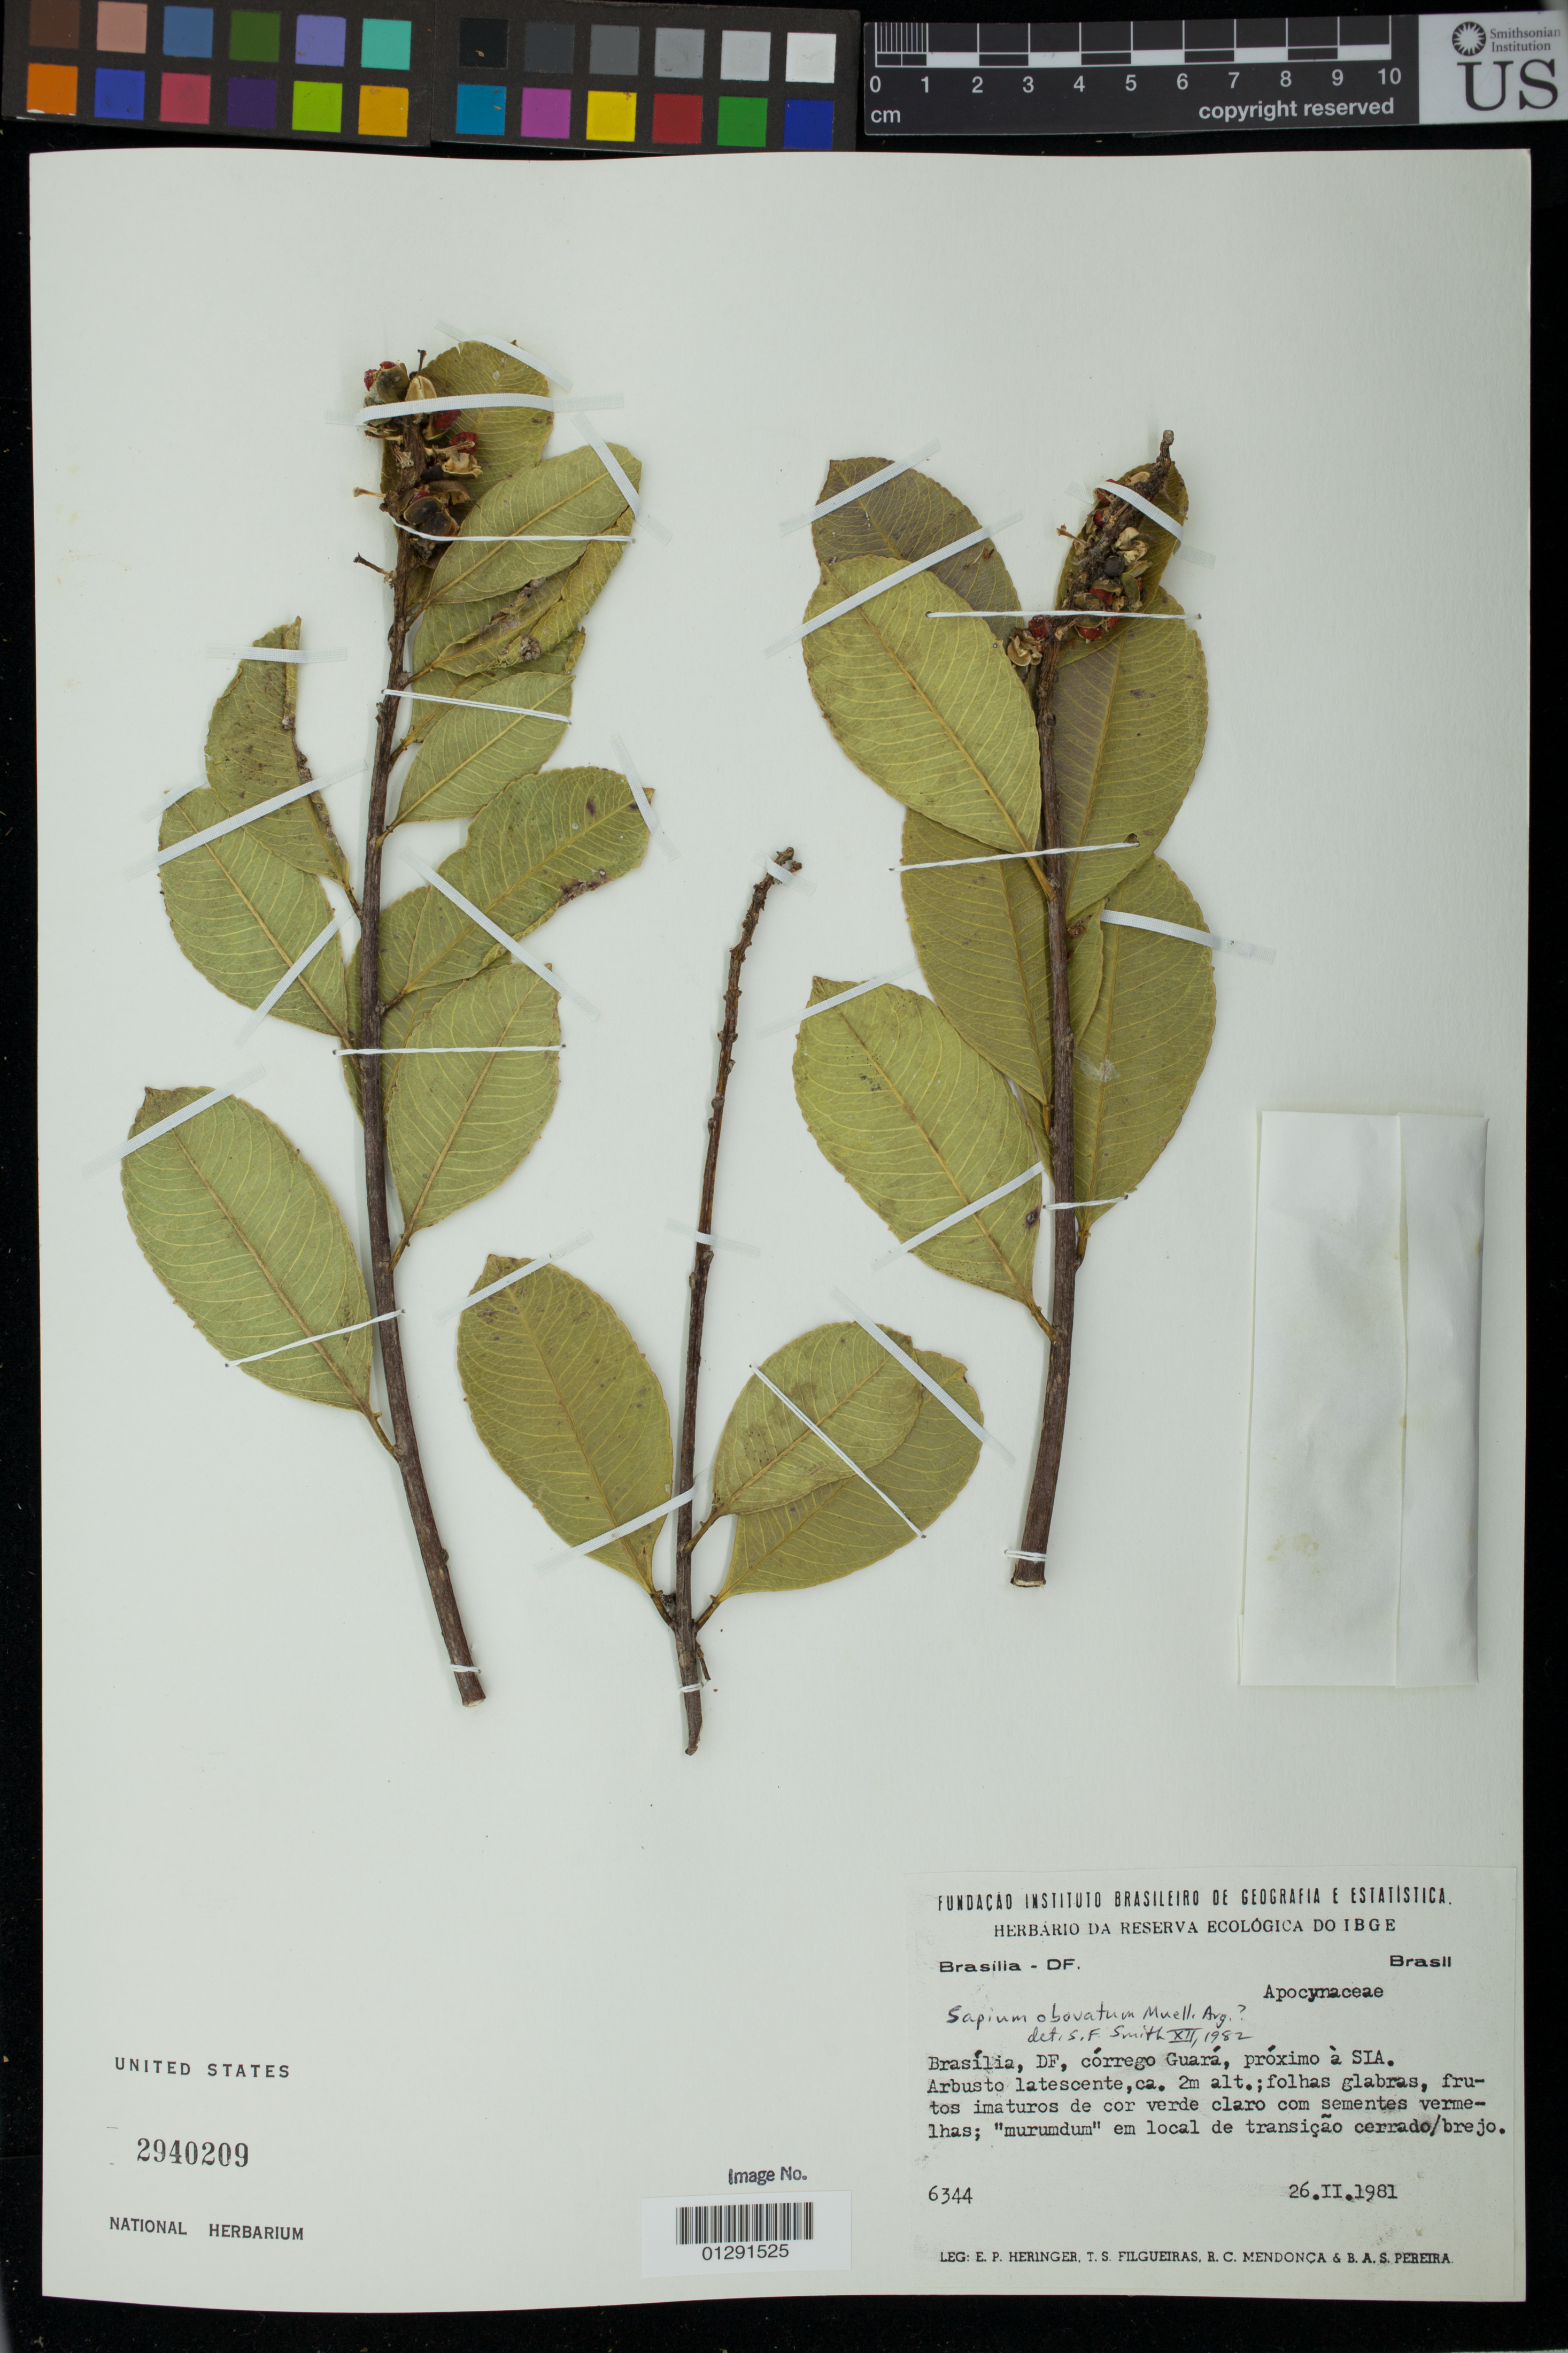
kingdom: Plantae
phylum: Tracheophyta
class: Magnoliopsida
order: Malpighiales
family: Euphorbiaceae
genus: Sapium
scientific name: Sapium obovatum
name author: Klotzsch ex Müll. Arg.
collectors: E. P. Heringer, T. S. Filgueiras, R. C. Mendonça & B. A. S. Pereira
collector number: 6344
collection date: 1981-02-26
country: Brazil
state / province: Distrito Federal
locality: Corrego Guara, proximo a SIA, Brasilia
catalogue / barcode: US 2940209